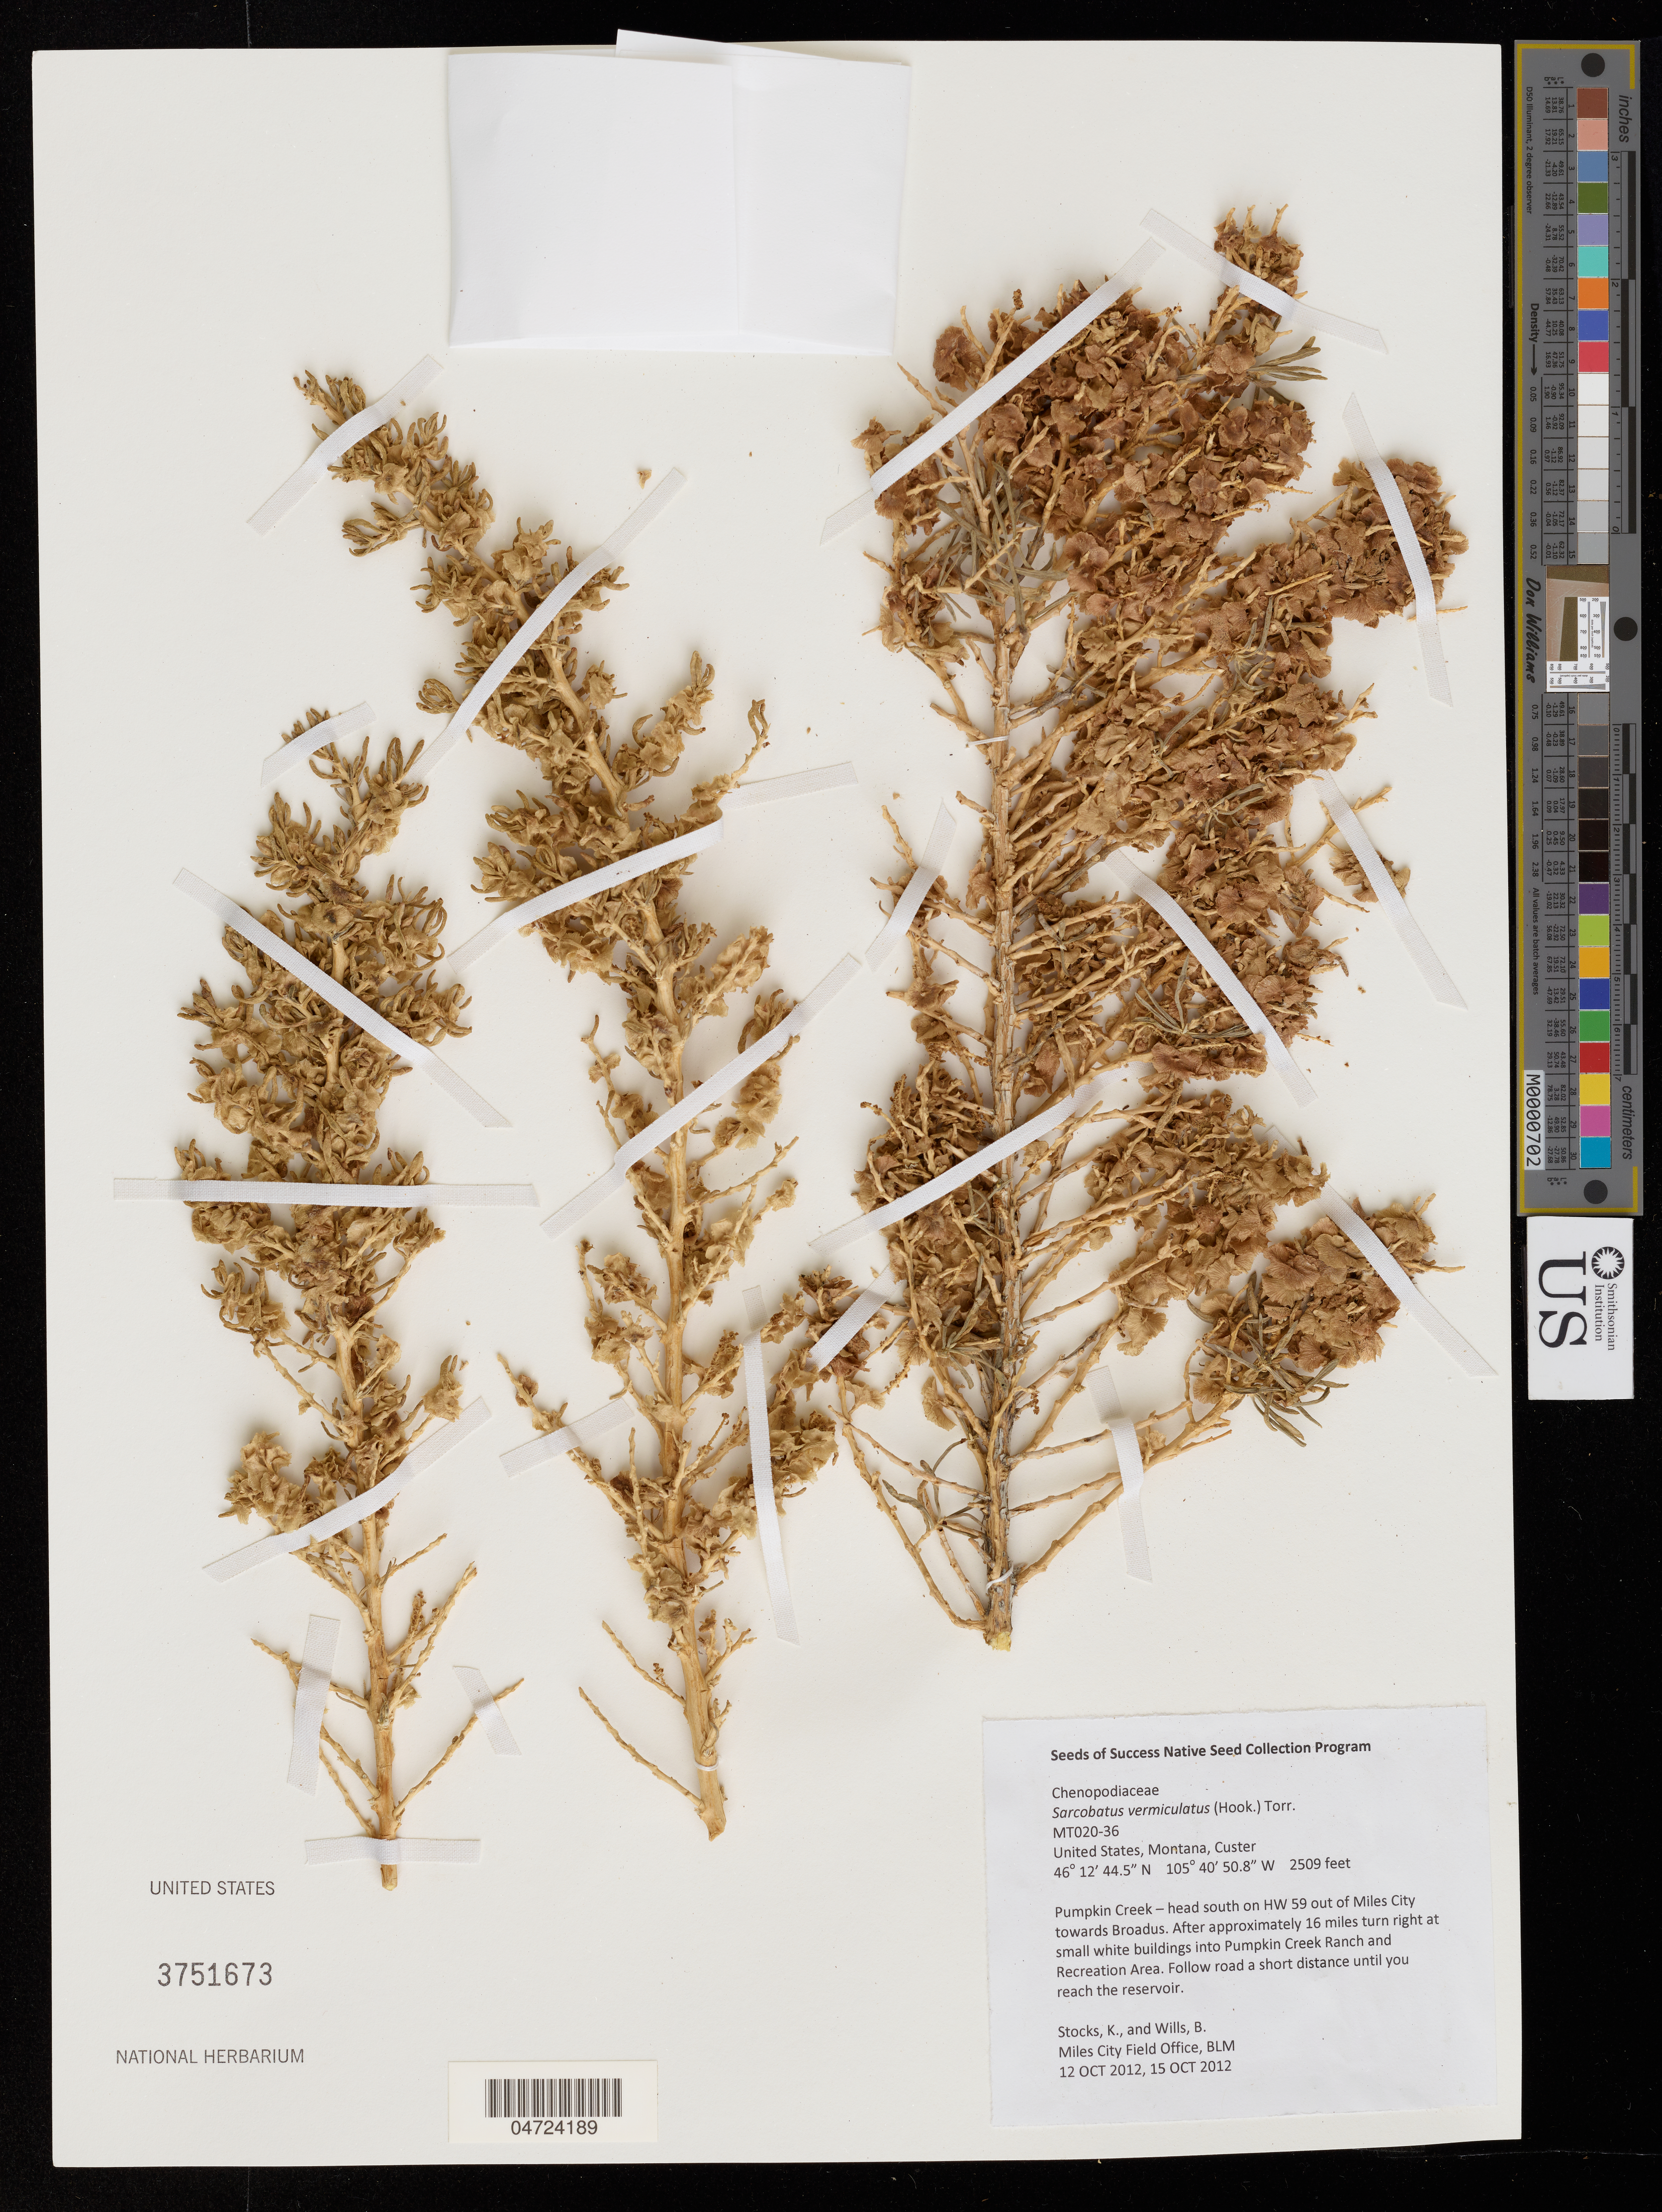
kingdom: Plantae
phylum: Tracheophyta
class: Magnoliopsida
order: Caryophyllales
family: Sarcobataceae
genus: Sarcobatus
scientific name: Sarcobatus vermiculatus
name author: (Hook.) Torr.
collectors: K. Stocks & B. Wills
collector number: MT020-36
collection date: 2012-10-12/2012-10-15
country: United States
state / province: Montana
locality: Custer. Pumpkin Creek - head south on HW 59 out of Miles City towards Broadus. After approximately 16 miles turn right at small white buildings into Pumpkin Creek Ranch and Recreation Area. Follow road a short distance until you reach the reservoir.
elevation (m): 765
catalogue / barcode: US 3751673